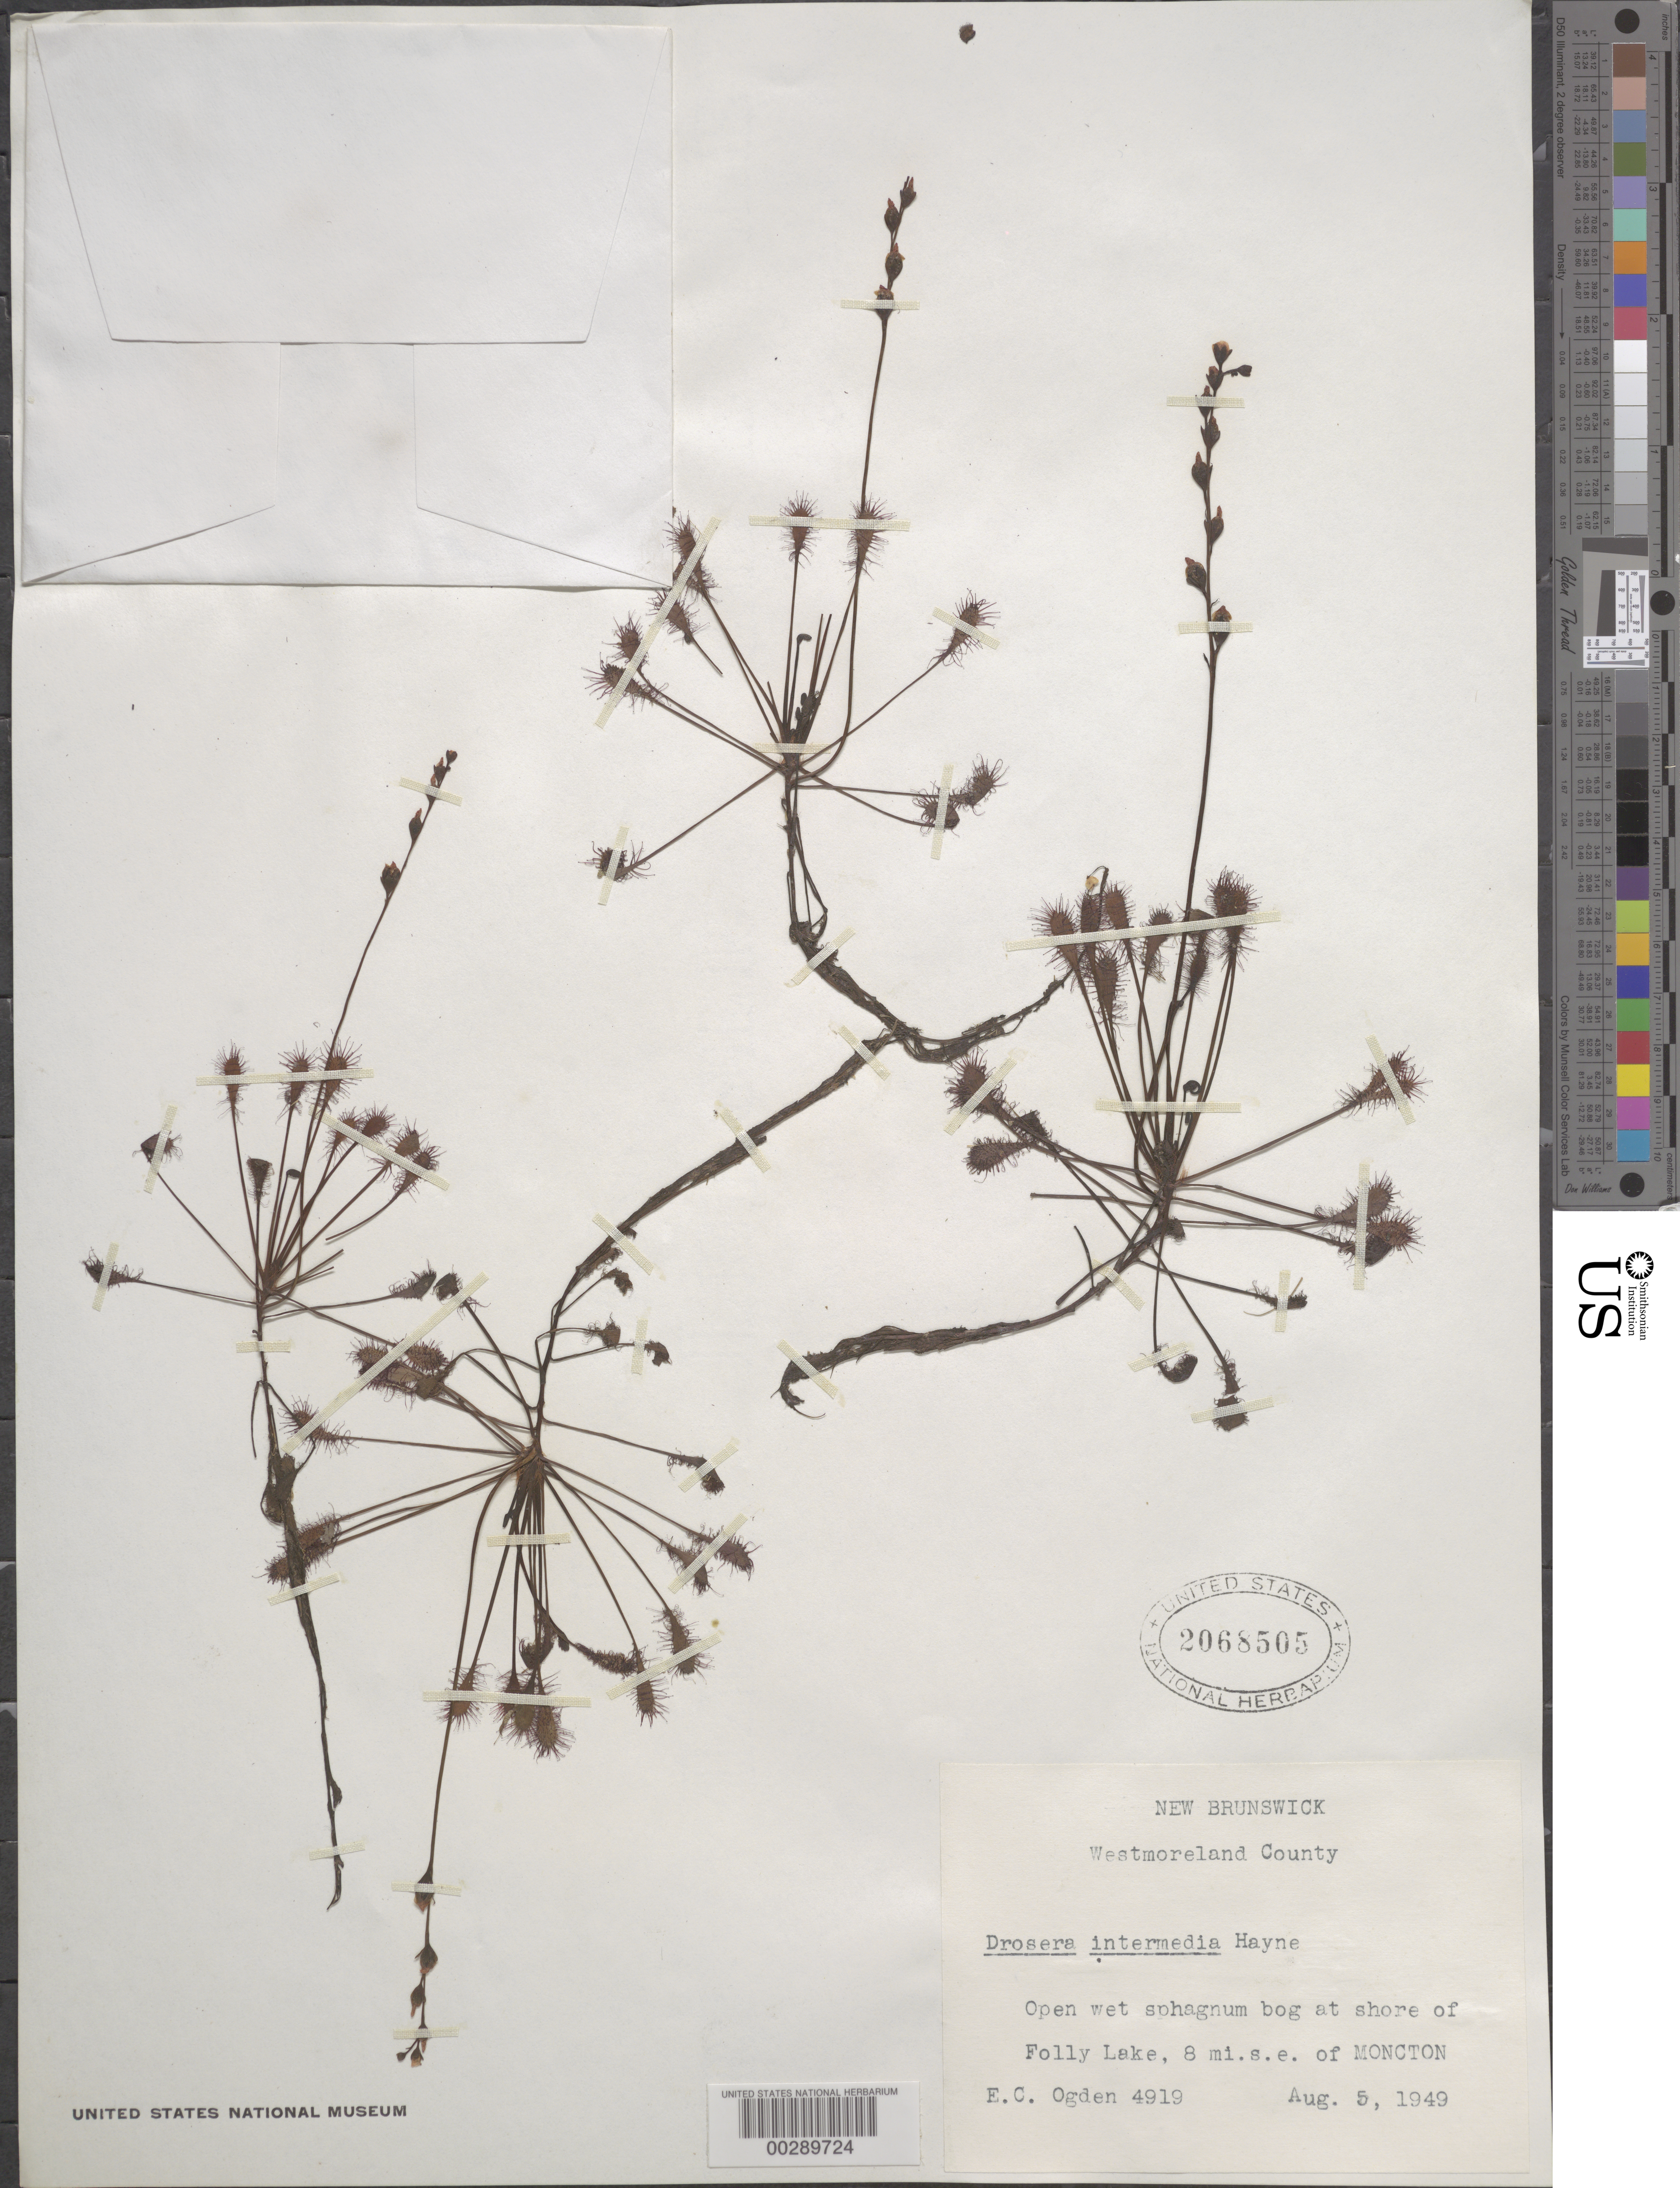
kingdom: Plantae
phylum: Tracheophyta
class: Magnoliopsida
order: Caryophyllales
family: Droseraceae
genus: Drosera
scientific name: Drosera intermedia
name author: Hayne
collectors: E. C. Ogden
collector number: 4919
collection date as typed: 05 Aug 1949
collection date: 1949-08-05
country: Canada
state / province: New Brunswick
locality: Westmoreland co., folly lake, 8 mi. se of moncton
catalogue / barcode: US 2068505